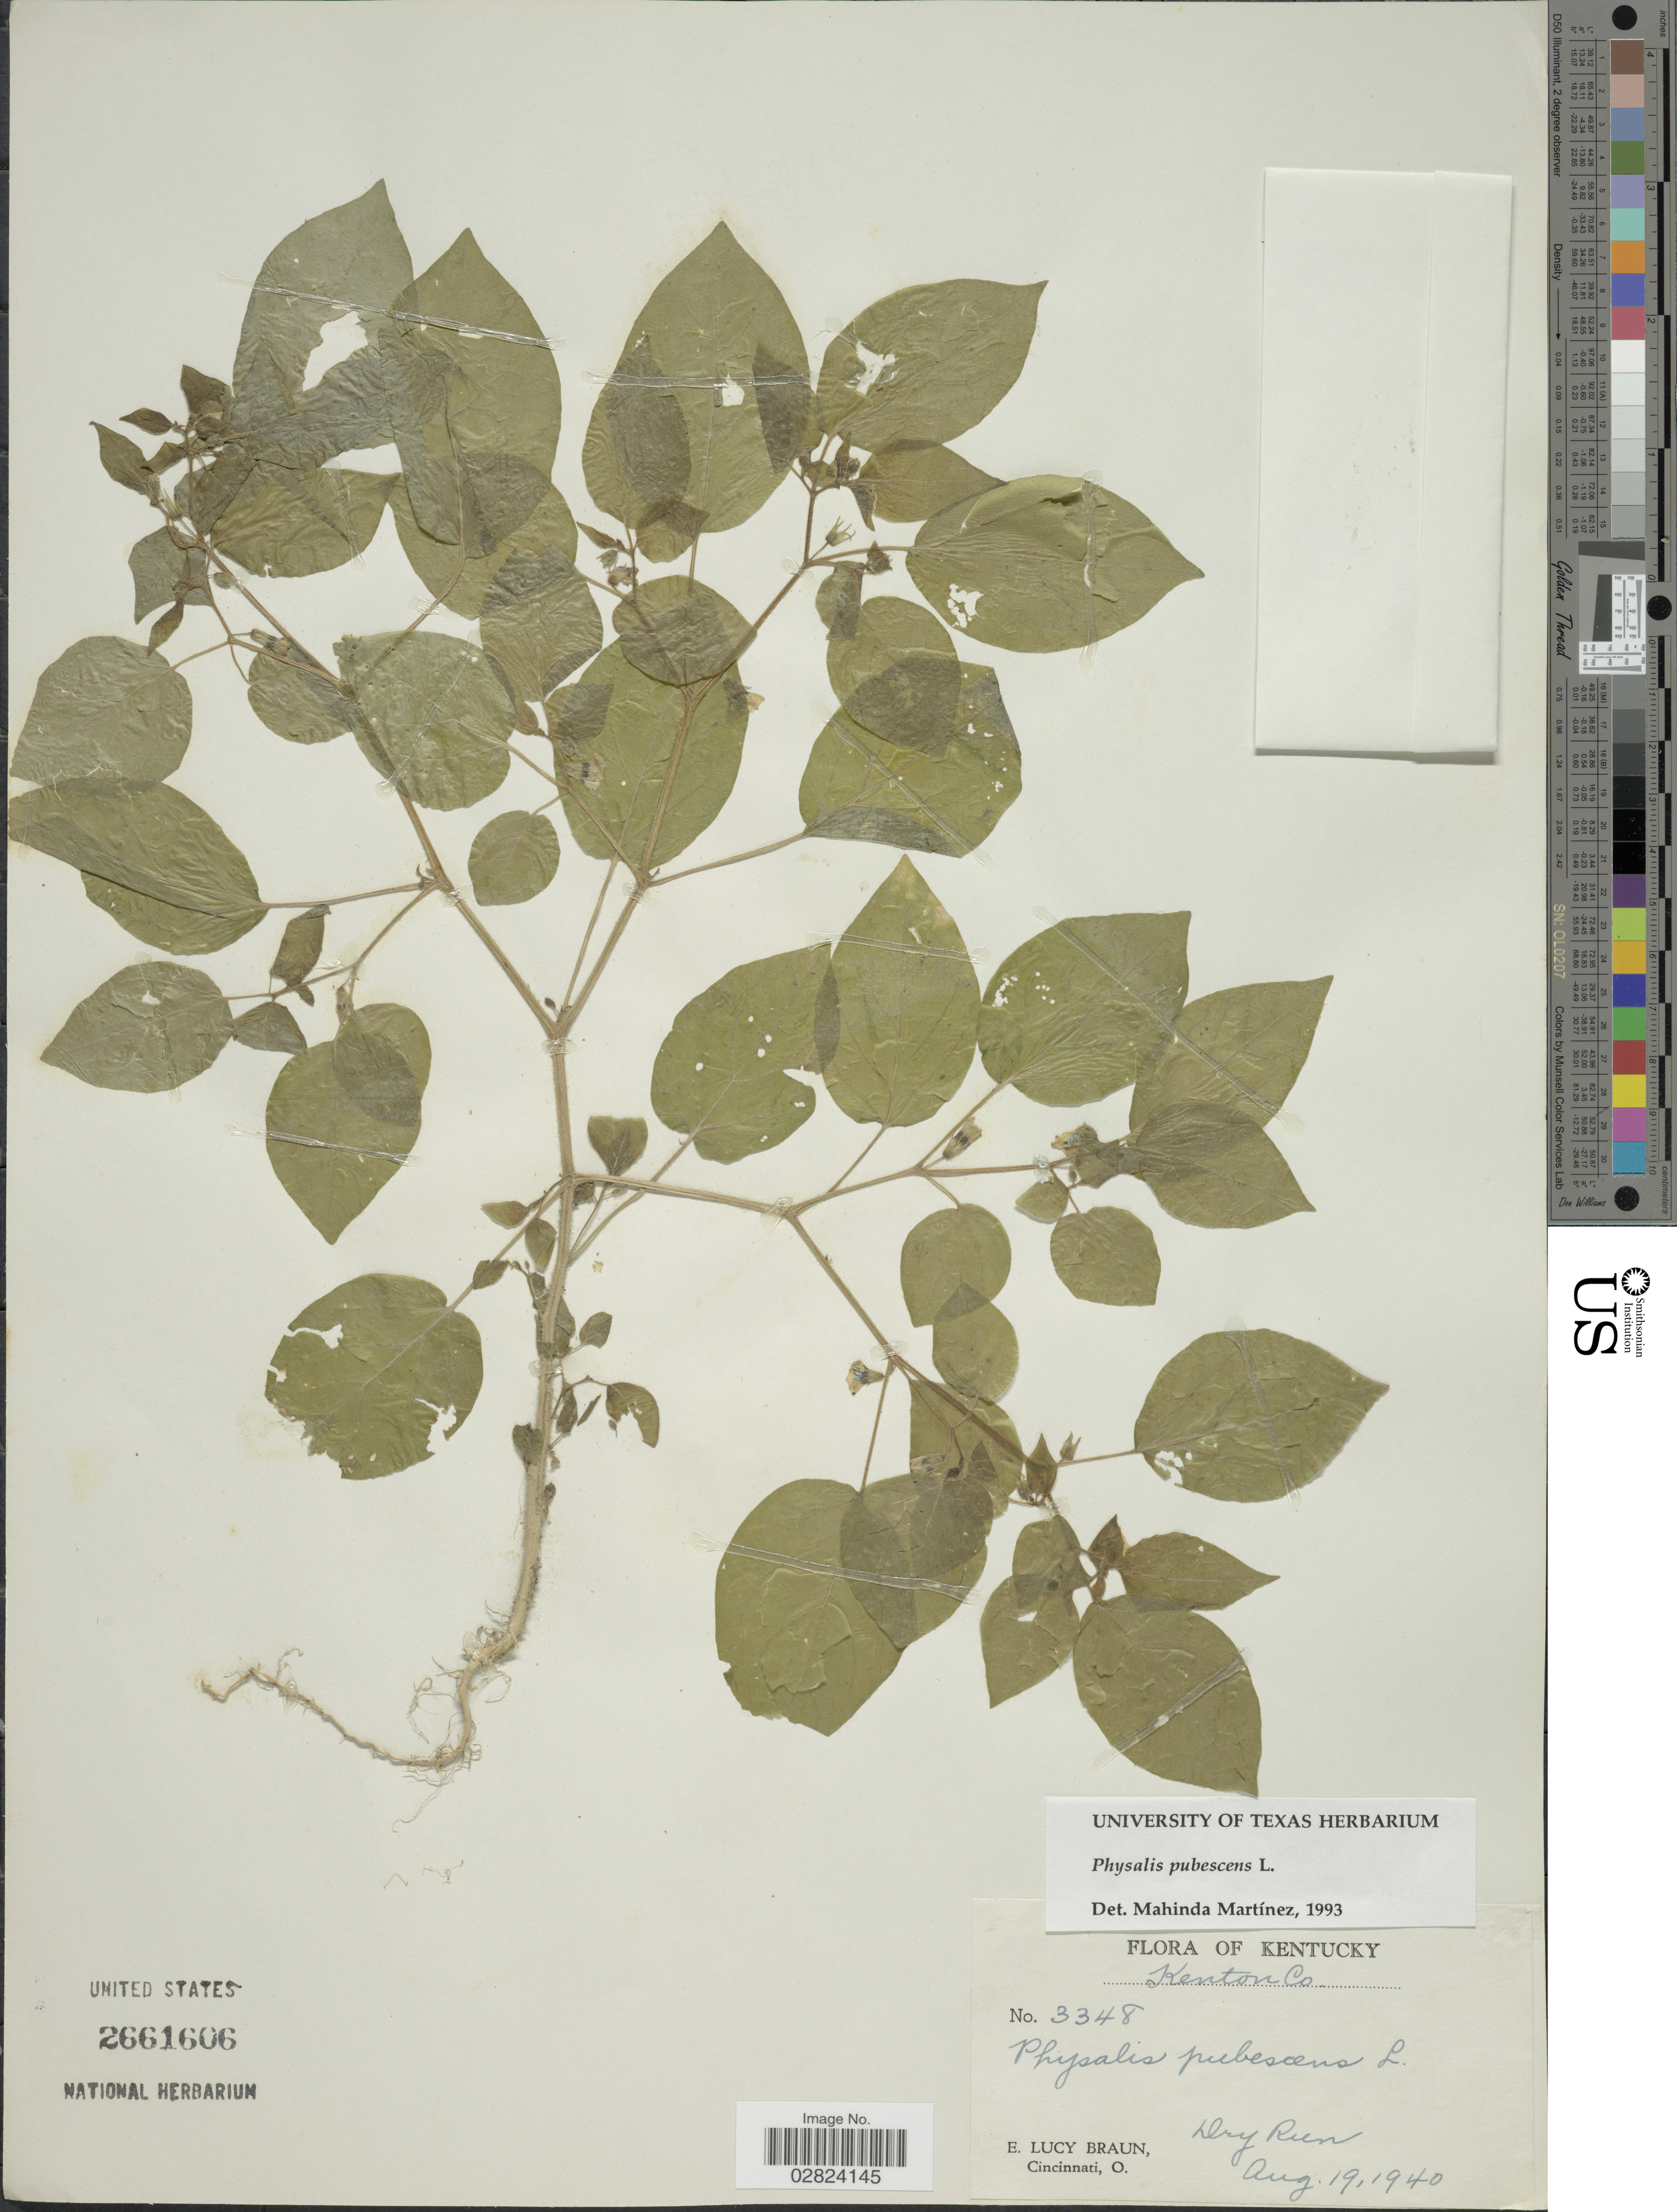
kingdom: Plantae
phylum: Tracheophyta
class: Magnoliopsida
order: Solanales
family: Solanaceae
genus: Physalis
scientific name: Physalis pubescens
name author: L.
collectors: E. L. Braun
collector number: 3348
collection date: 1940-08-19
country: United States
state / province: Kentucky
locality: Kenton Co. Dry Run.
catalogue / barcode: US 2661606